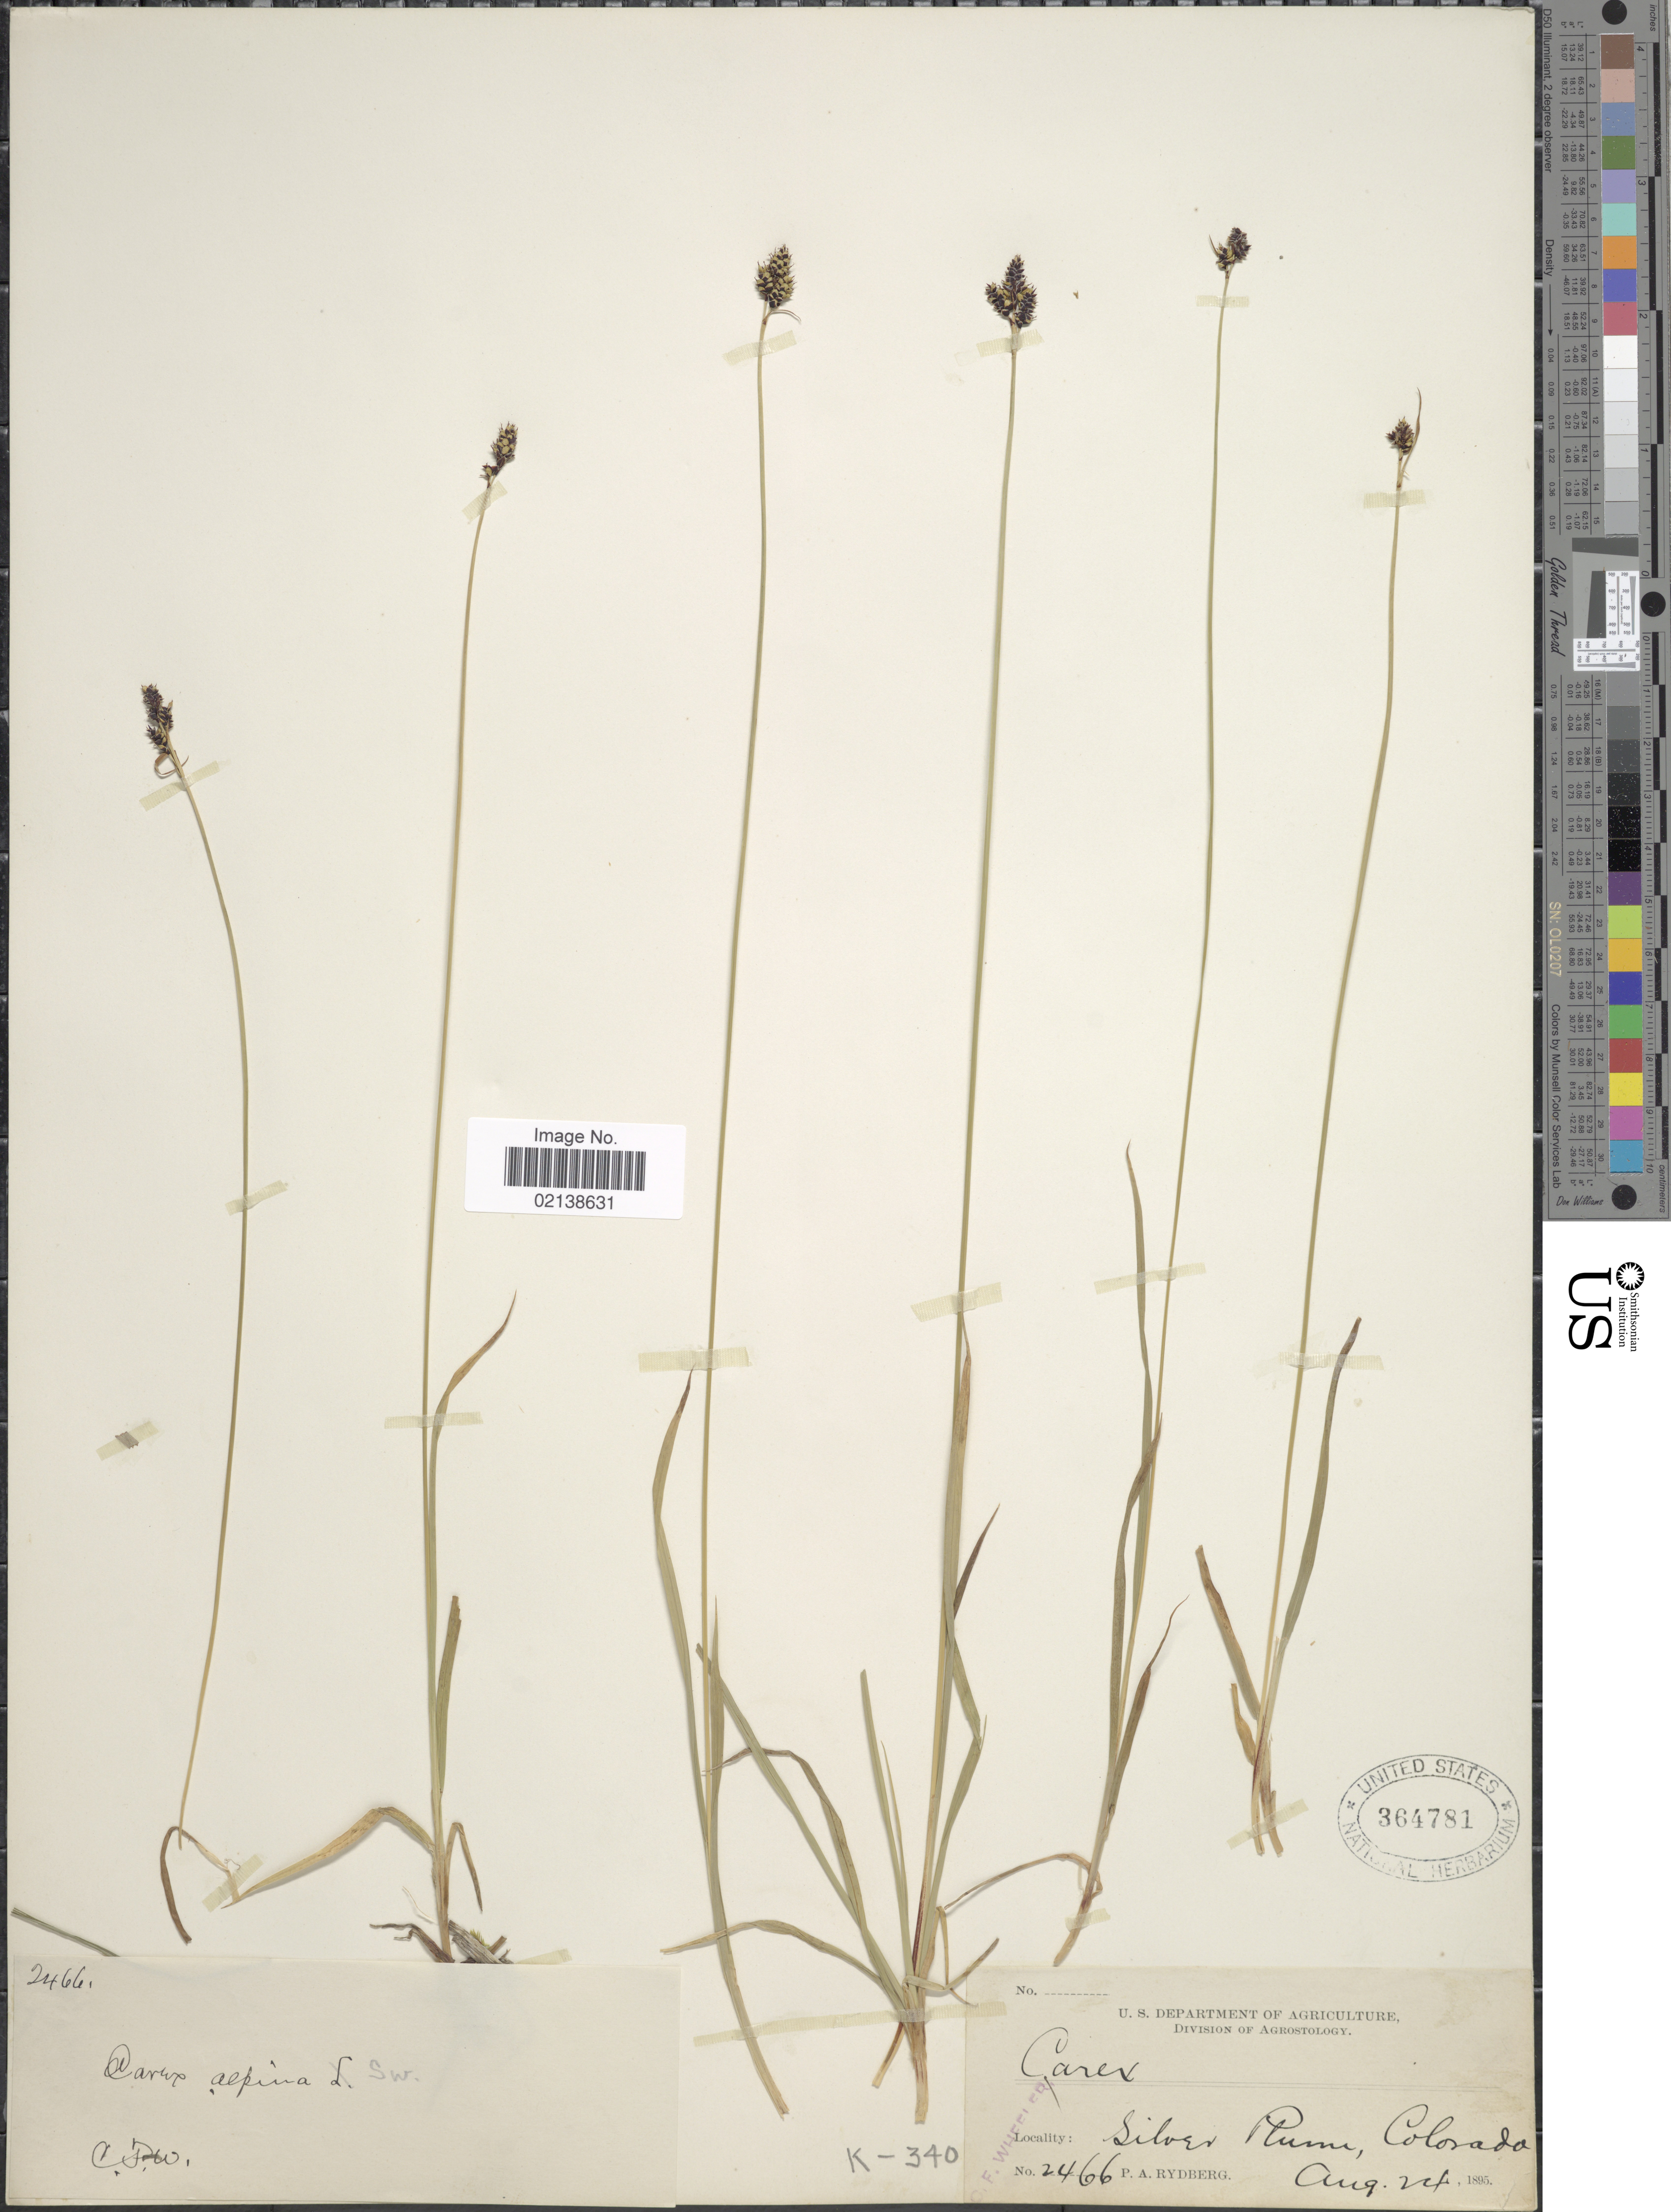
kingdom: Plantae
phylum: Tracheophyta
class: Liliopsida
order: Poales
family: Cyperaceae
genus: Carex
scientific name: Carex stevenii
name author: (Holm) Kalela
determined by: Strong, Mark T., (BOT), Smithsonian Institution - National Museum of Natural History (UNITED STATES)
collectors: P. A. Rydberg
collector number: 2466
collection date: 1895-08-24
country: United States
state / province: Colorado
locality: Silver Plumi, Colorado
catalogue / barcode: US 364781